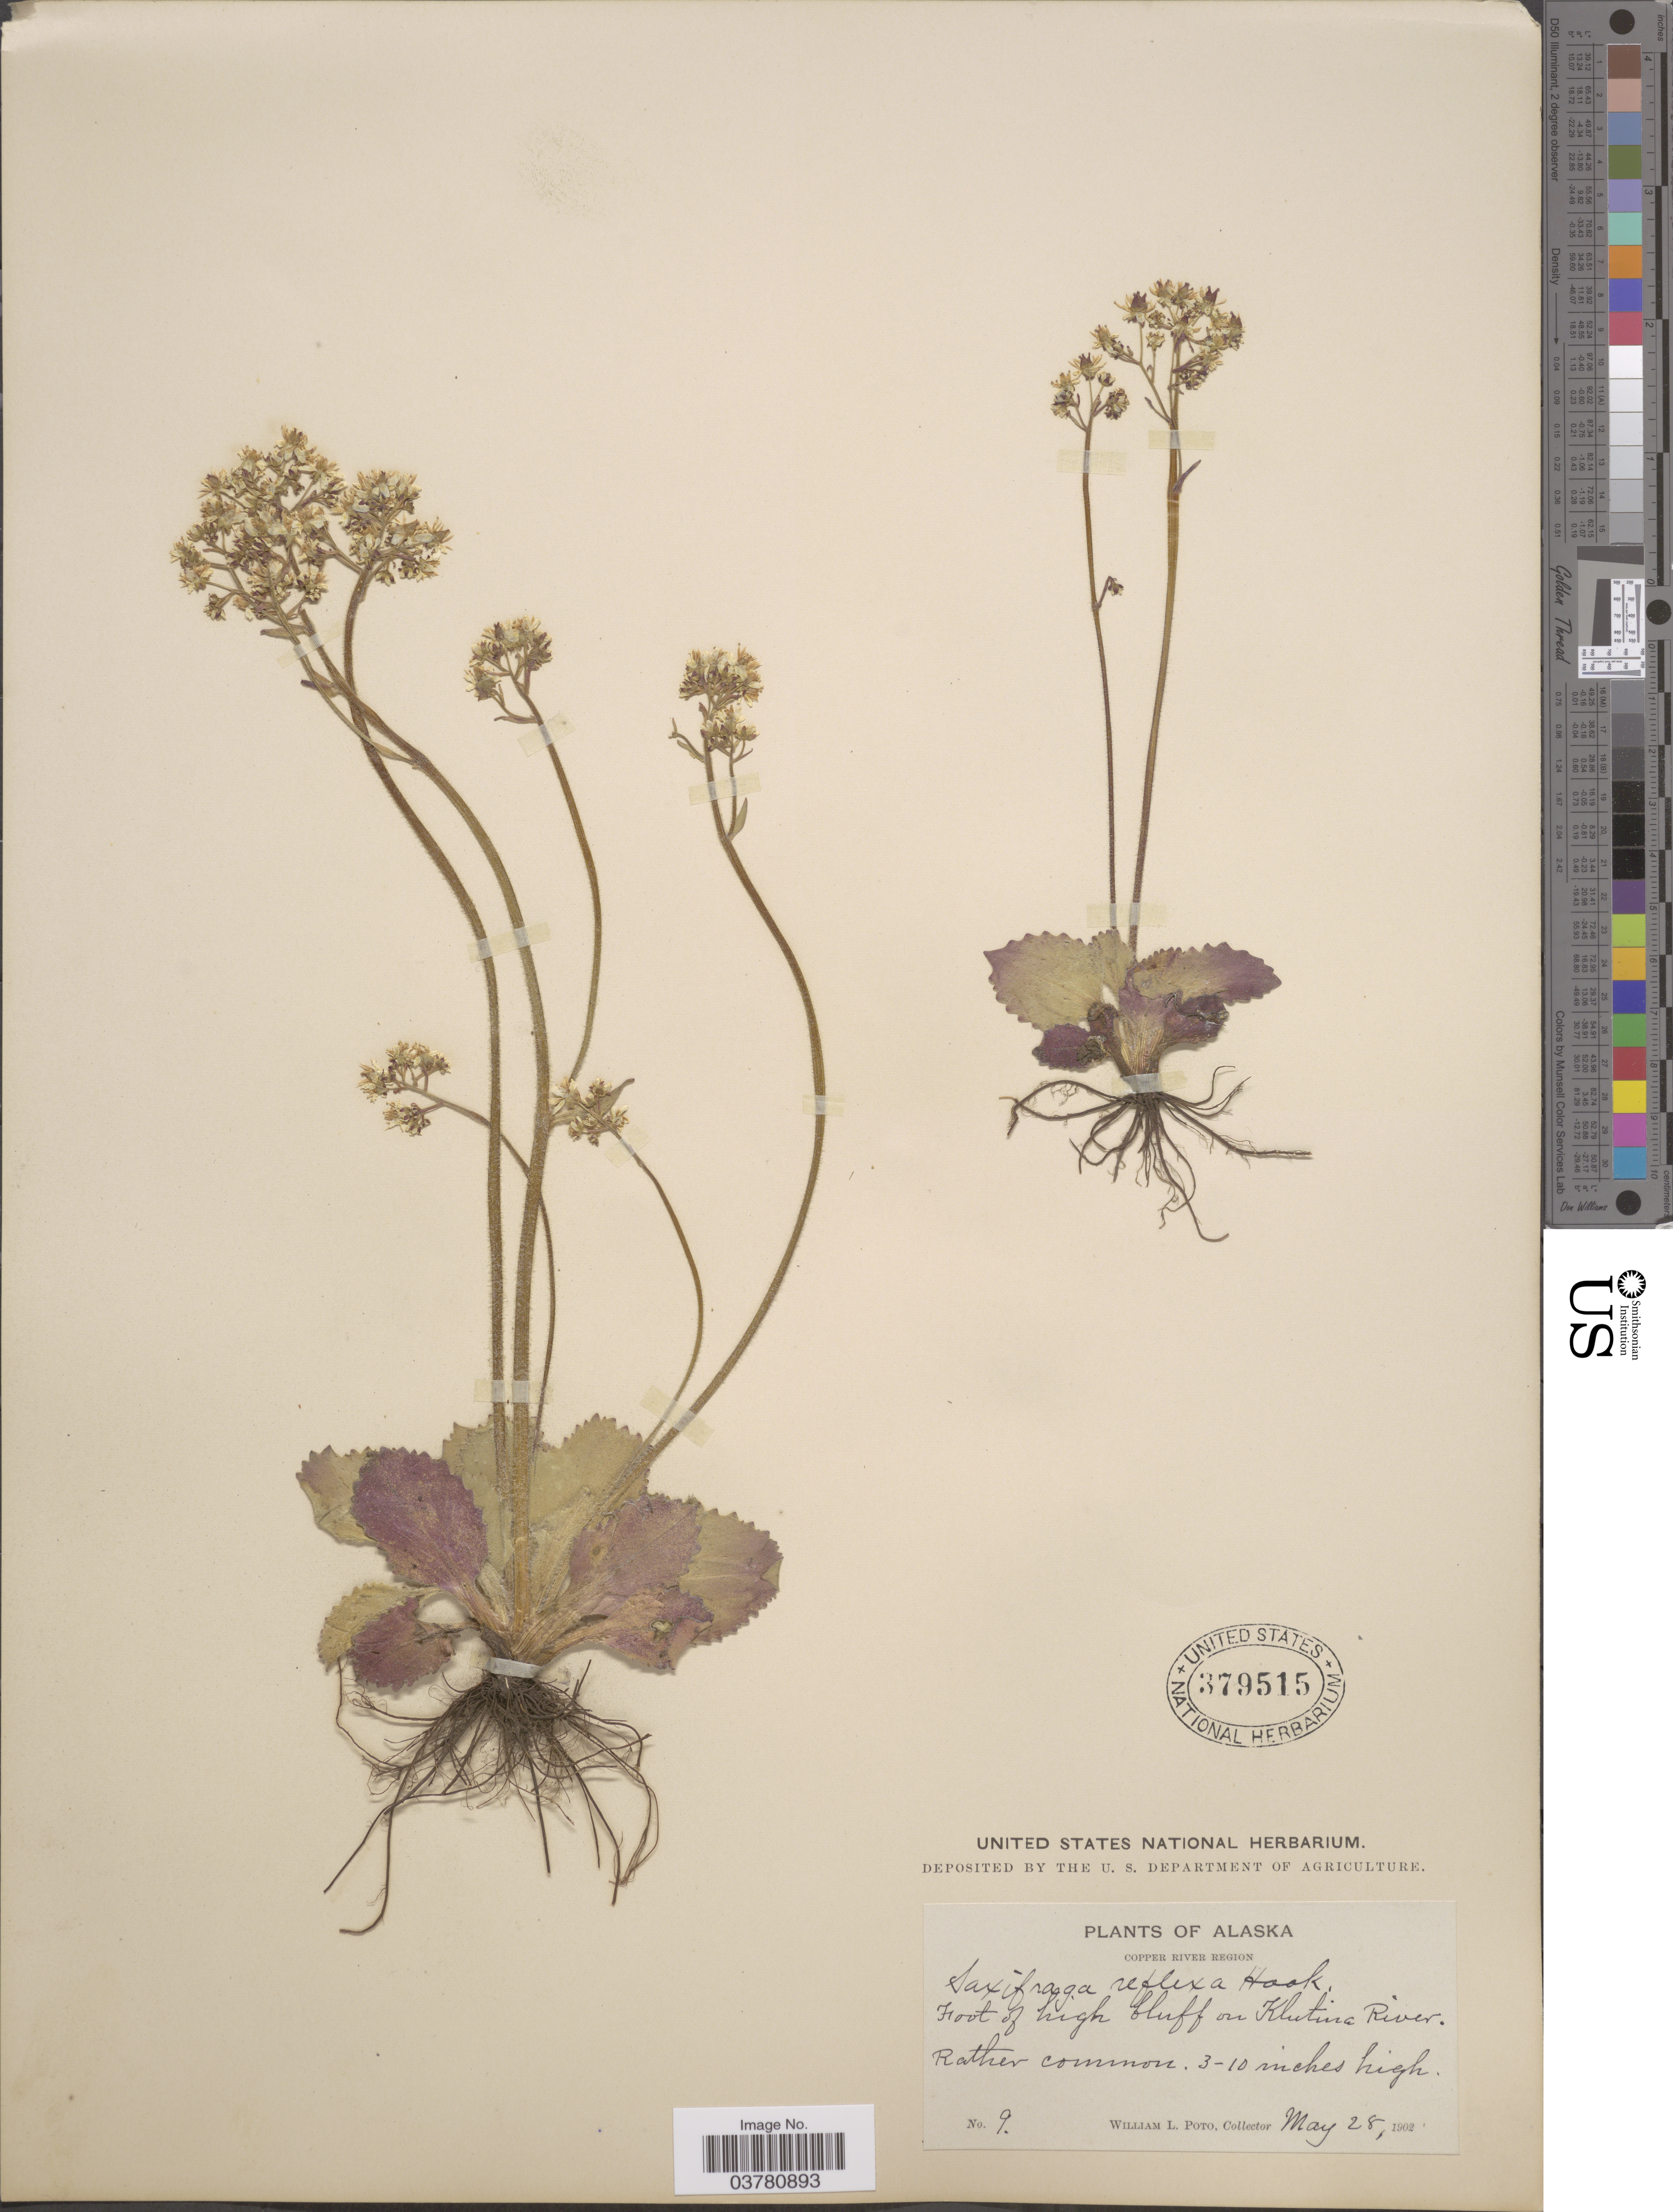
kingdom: Plantae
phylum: Tracheophyta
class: Magnoliopsida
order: Saxifragales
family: Saxifragaceae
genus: Micranthes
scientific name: Micranthes reflexa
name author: (Hook.) Small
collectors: W. Poto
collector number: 9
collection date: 1902-05-28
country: United States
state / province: Alaska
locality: Copper River Region. Foot of high bluff on Klutina River.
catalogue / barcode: US 379515